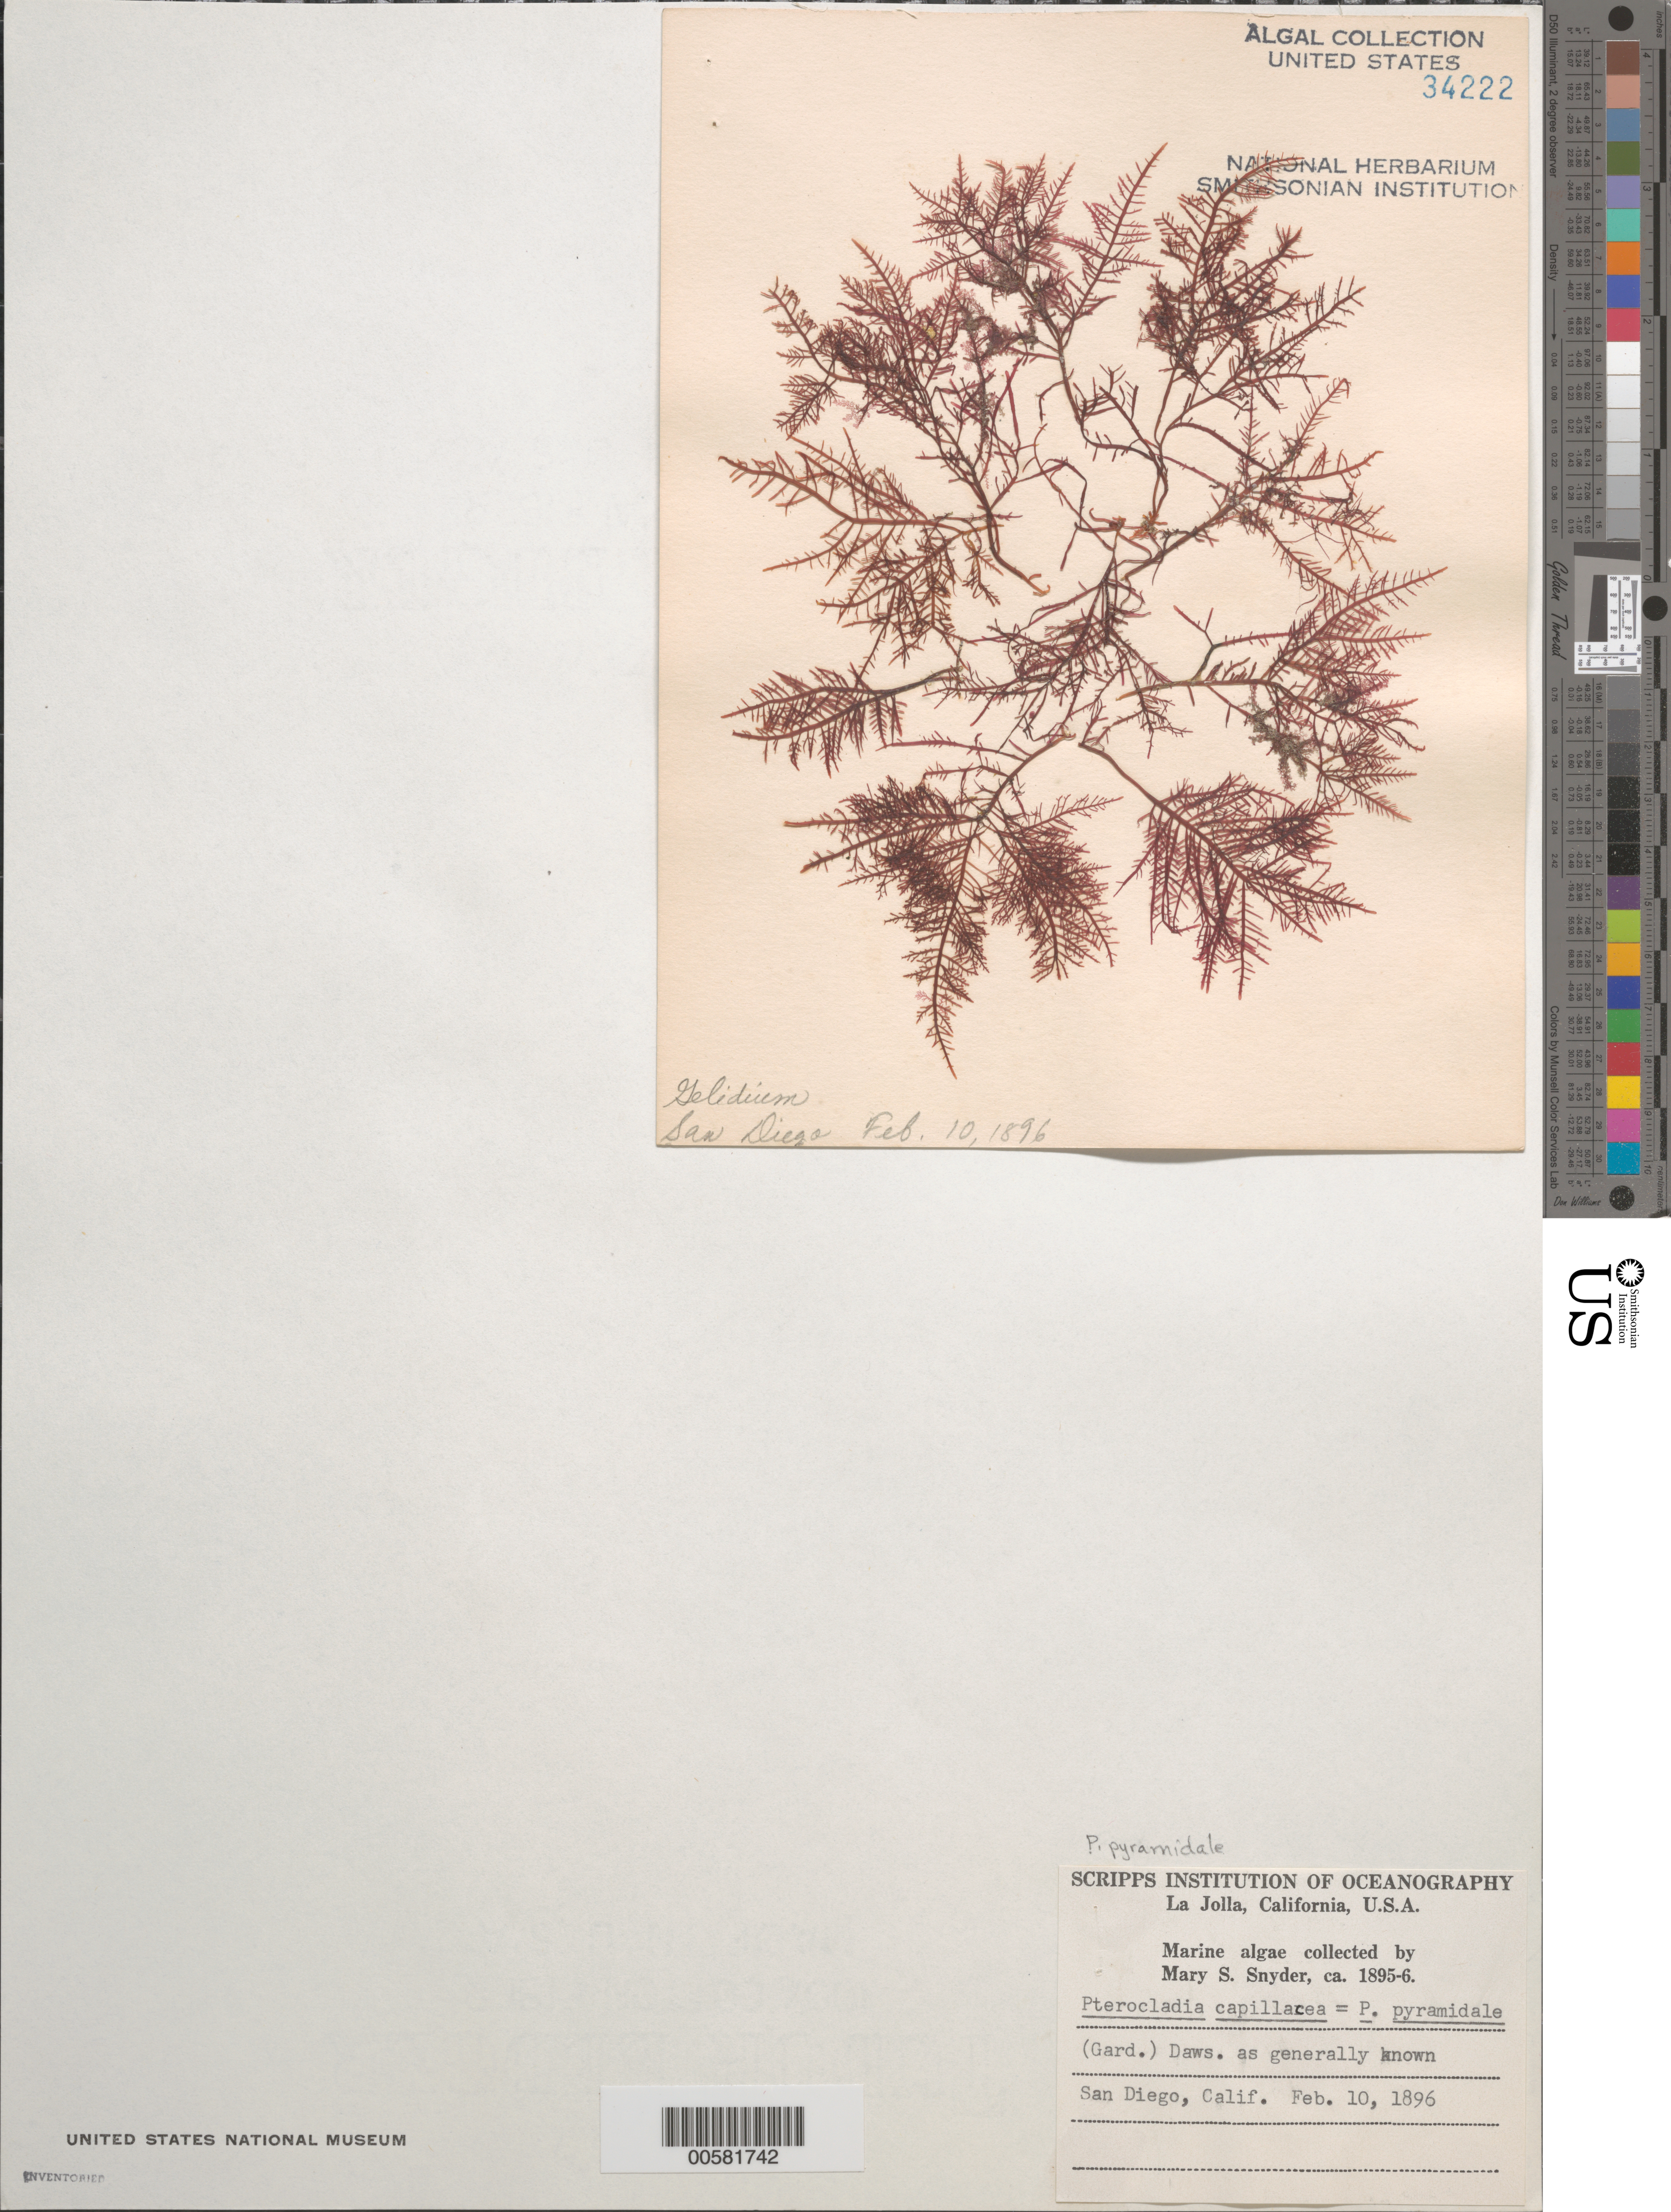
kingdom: Plantae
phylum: Rhodophyta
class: Florideophyceae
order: Gelidiales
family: Pterocladiaceae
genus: Pterocladiella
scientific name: Pterocladiella capillacea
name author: (S.G. Gmel.) Santelices & Hommers.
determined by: Algae name updating Project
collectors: M. Snyder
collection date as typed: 10 Feb 1896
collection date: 1896-02-10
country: United States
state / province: California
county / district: San Diego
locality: San Diego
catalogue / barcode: US 34222